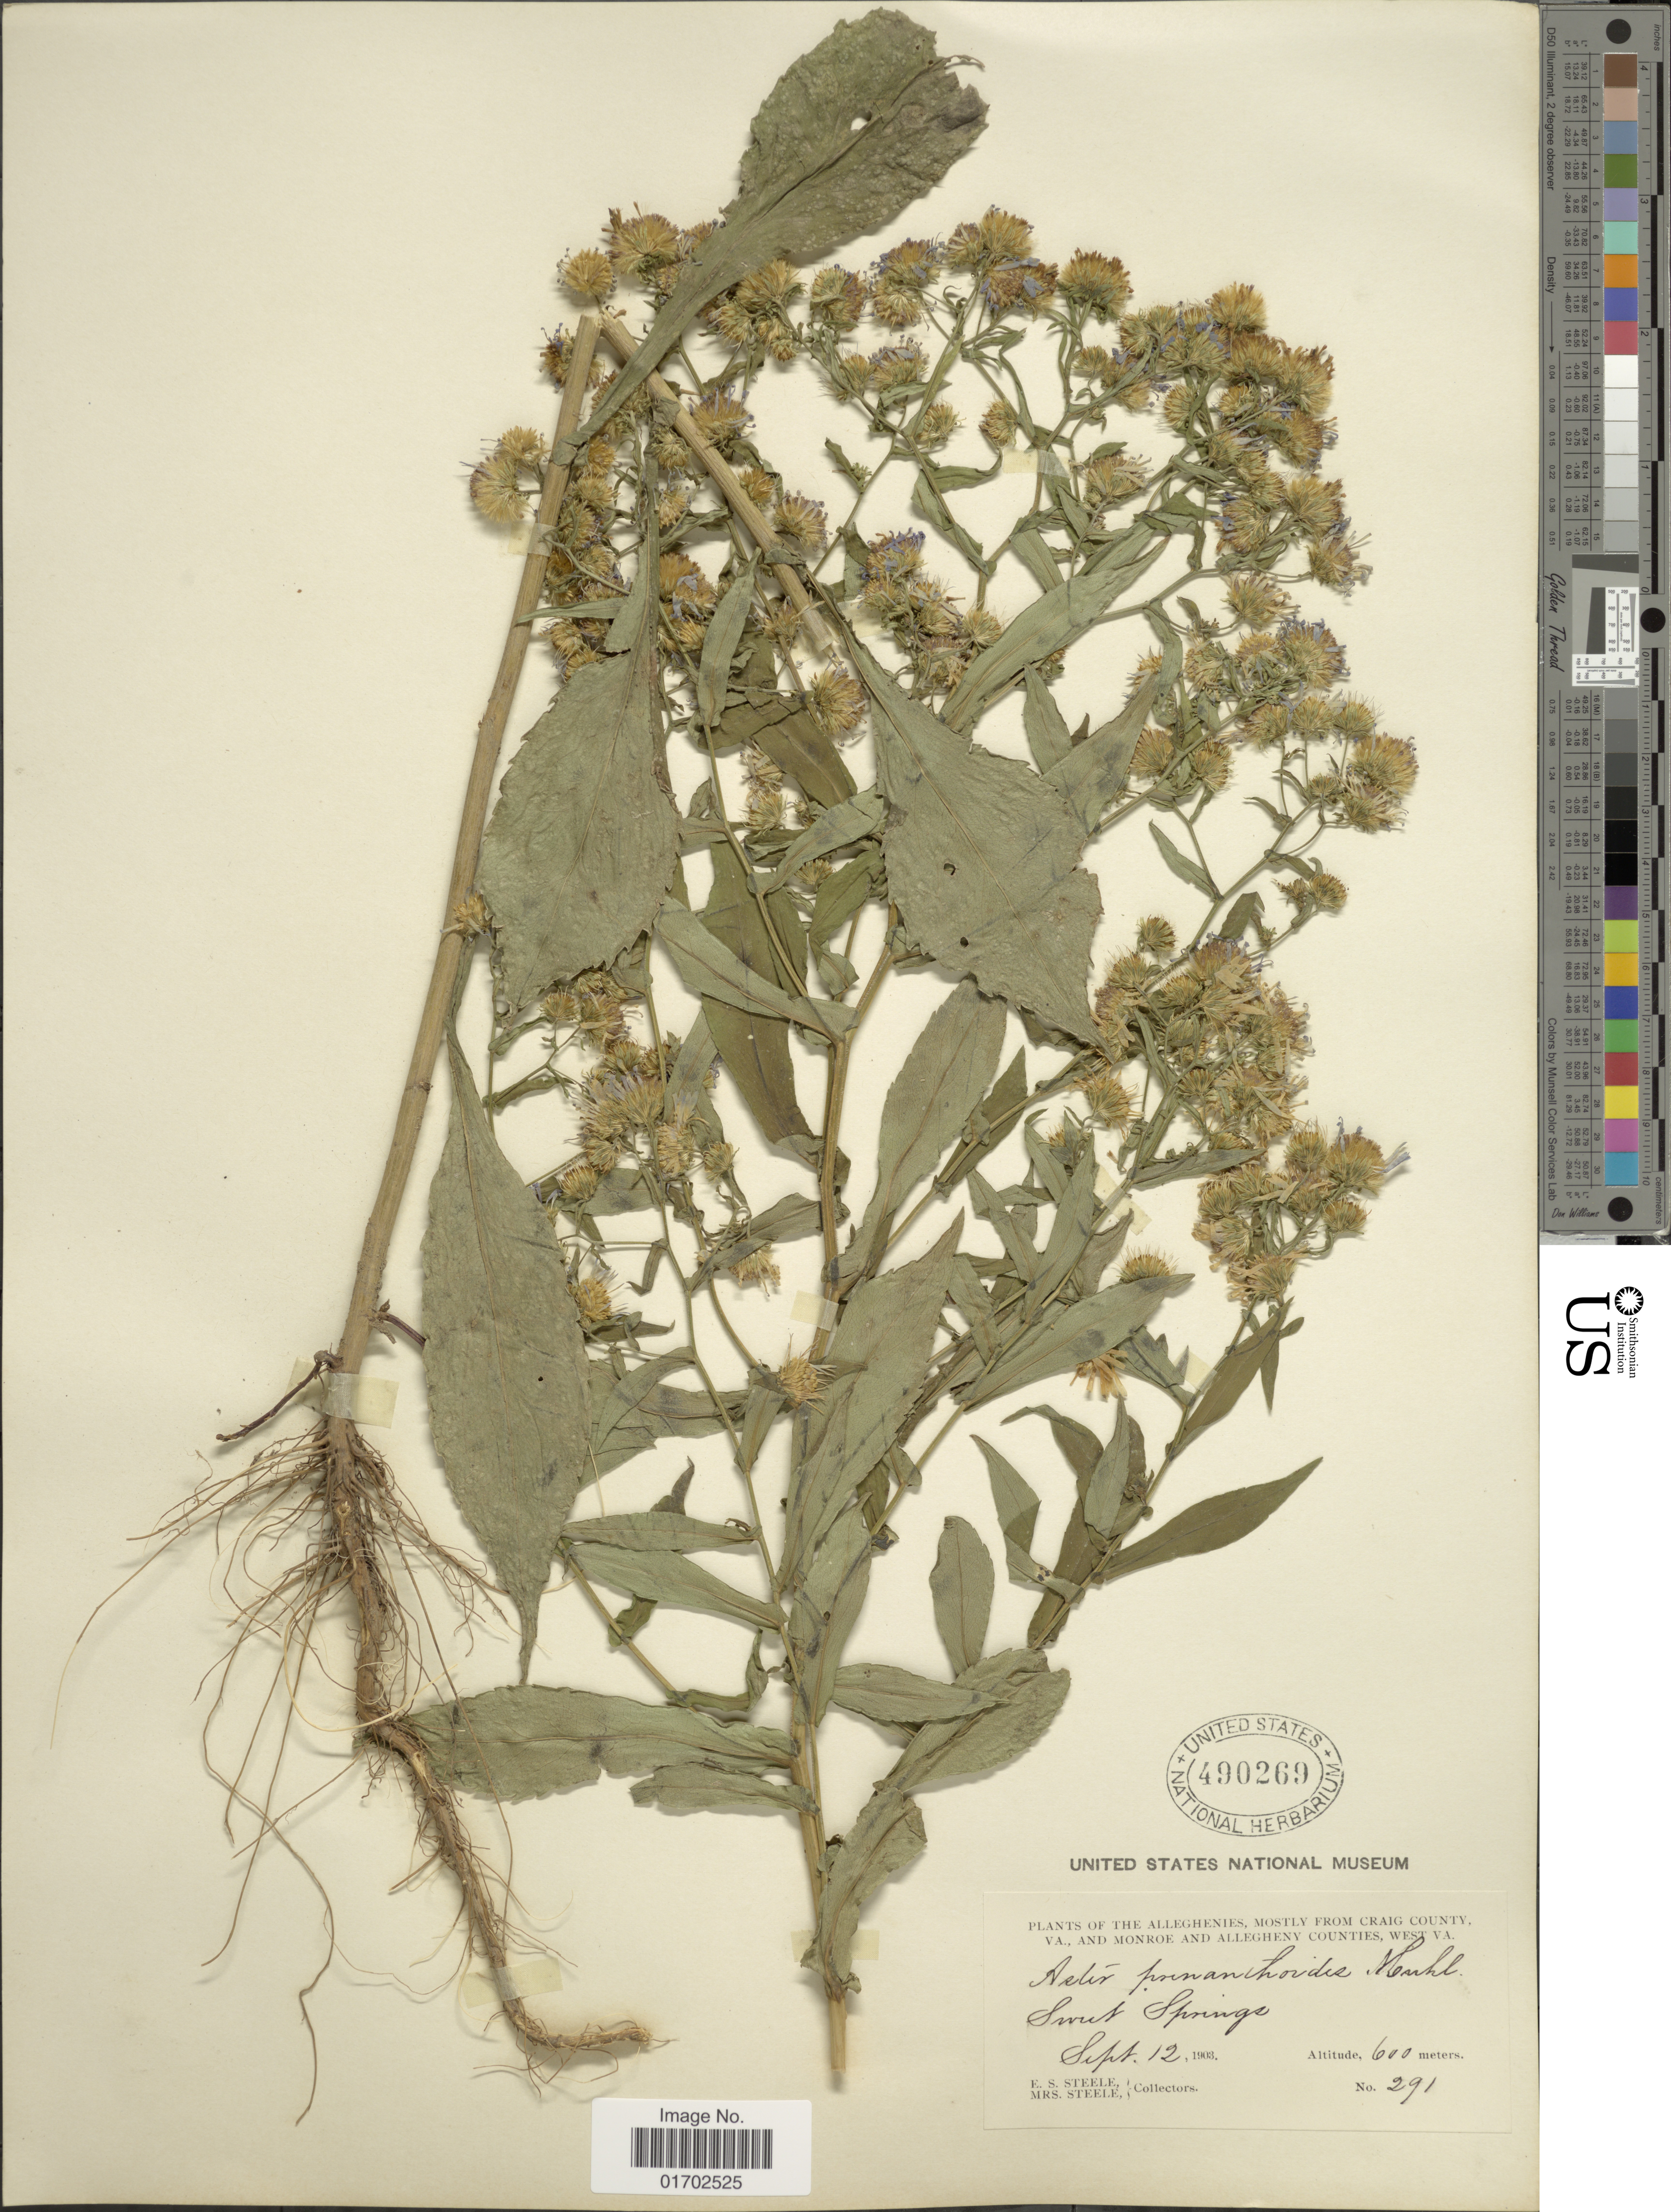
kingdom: Plantae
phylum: Tracheophyta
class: Magnoliopsida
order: Asterales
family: Asteraceae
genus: Symphyotrichum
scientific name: Symphyotrichum prenanthoides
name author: (Muhl. ex Willd.) G.L. Nesom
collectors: E. Steele & Mrs. E. S. Steele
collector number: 291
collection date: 1903-09-12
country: United States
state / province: Virginia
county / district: Craig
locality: Alleghenies, mostly from Craig County, Va., and Monroe and Allegheny Counties, West Va. Swut Springs.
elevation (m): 600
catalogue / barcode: US 490269